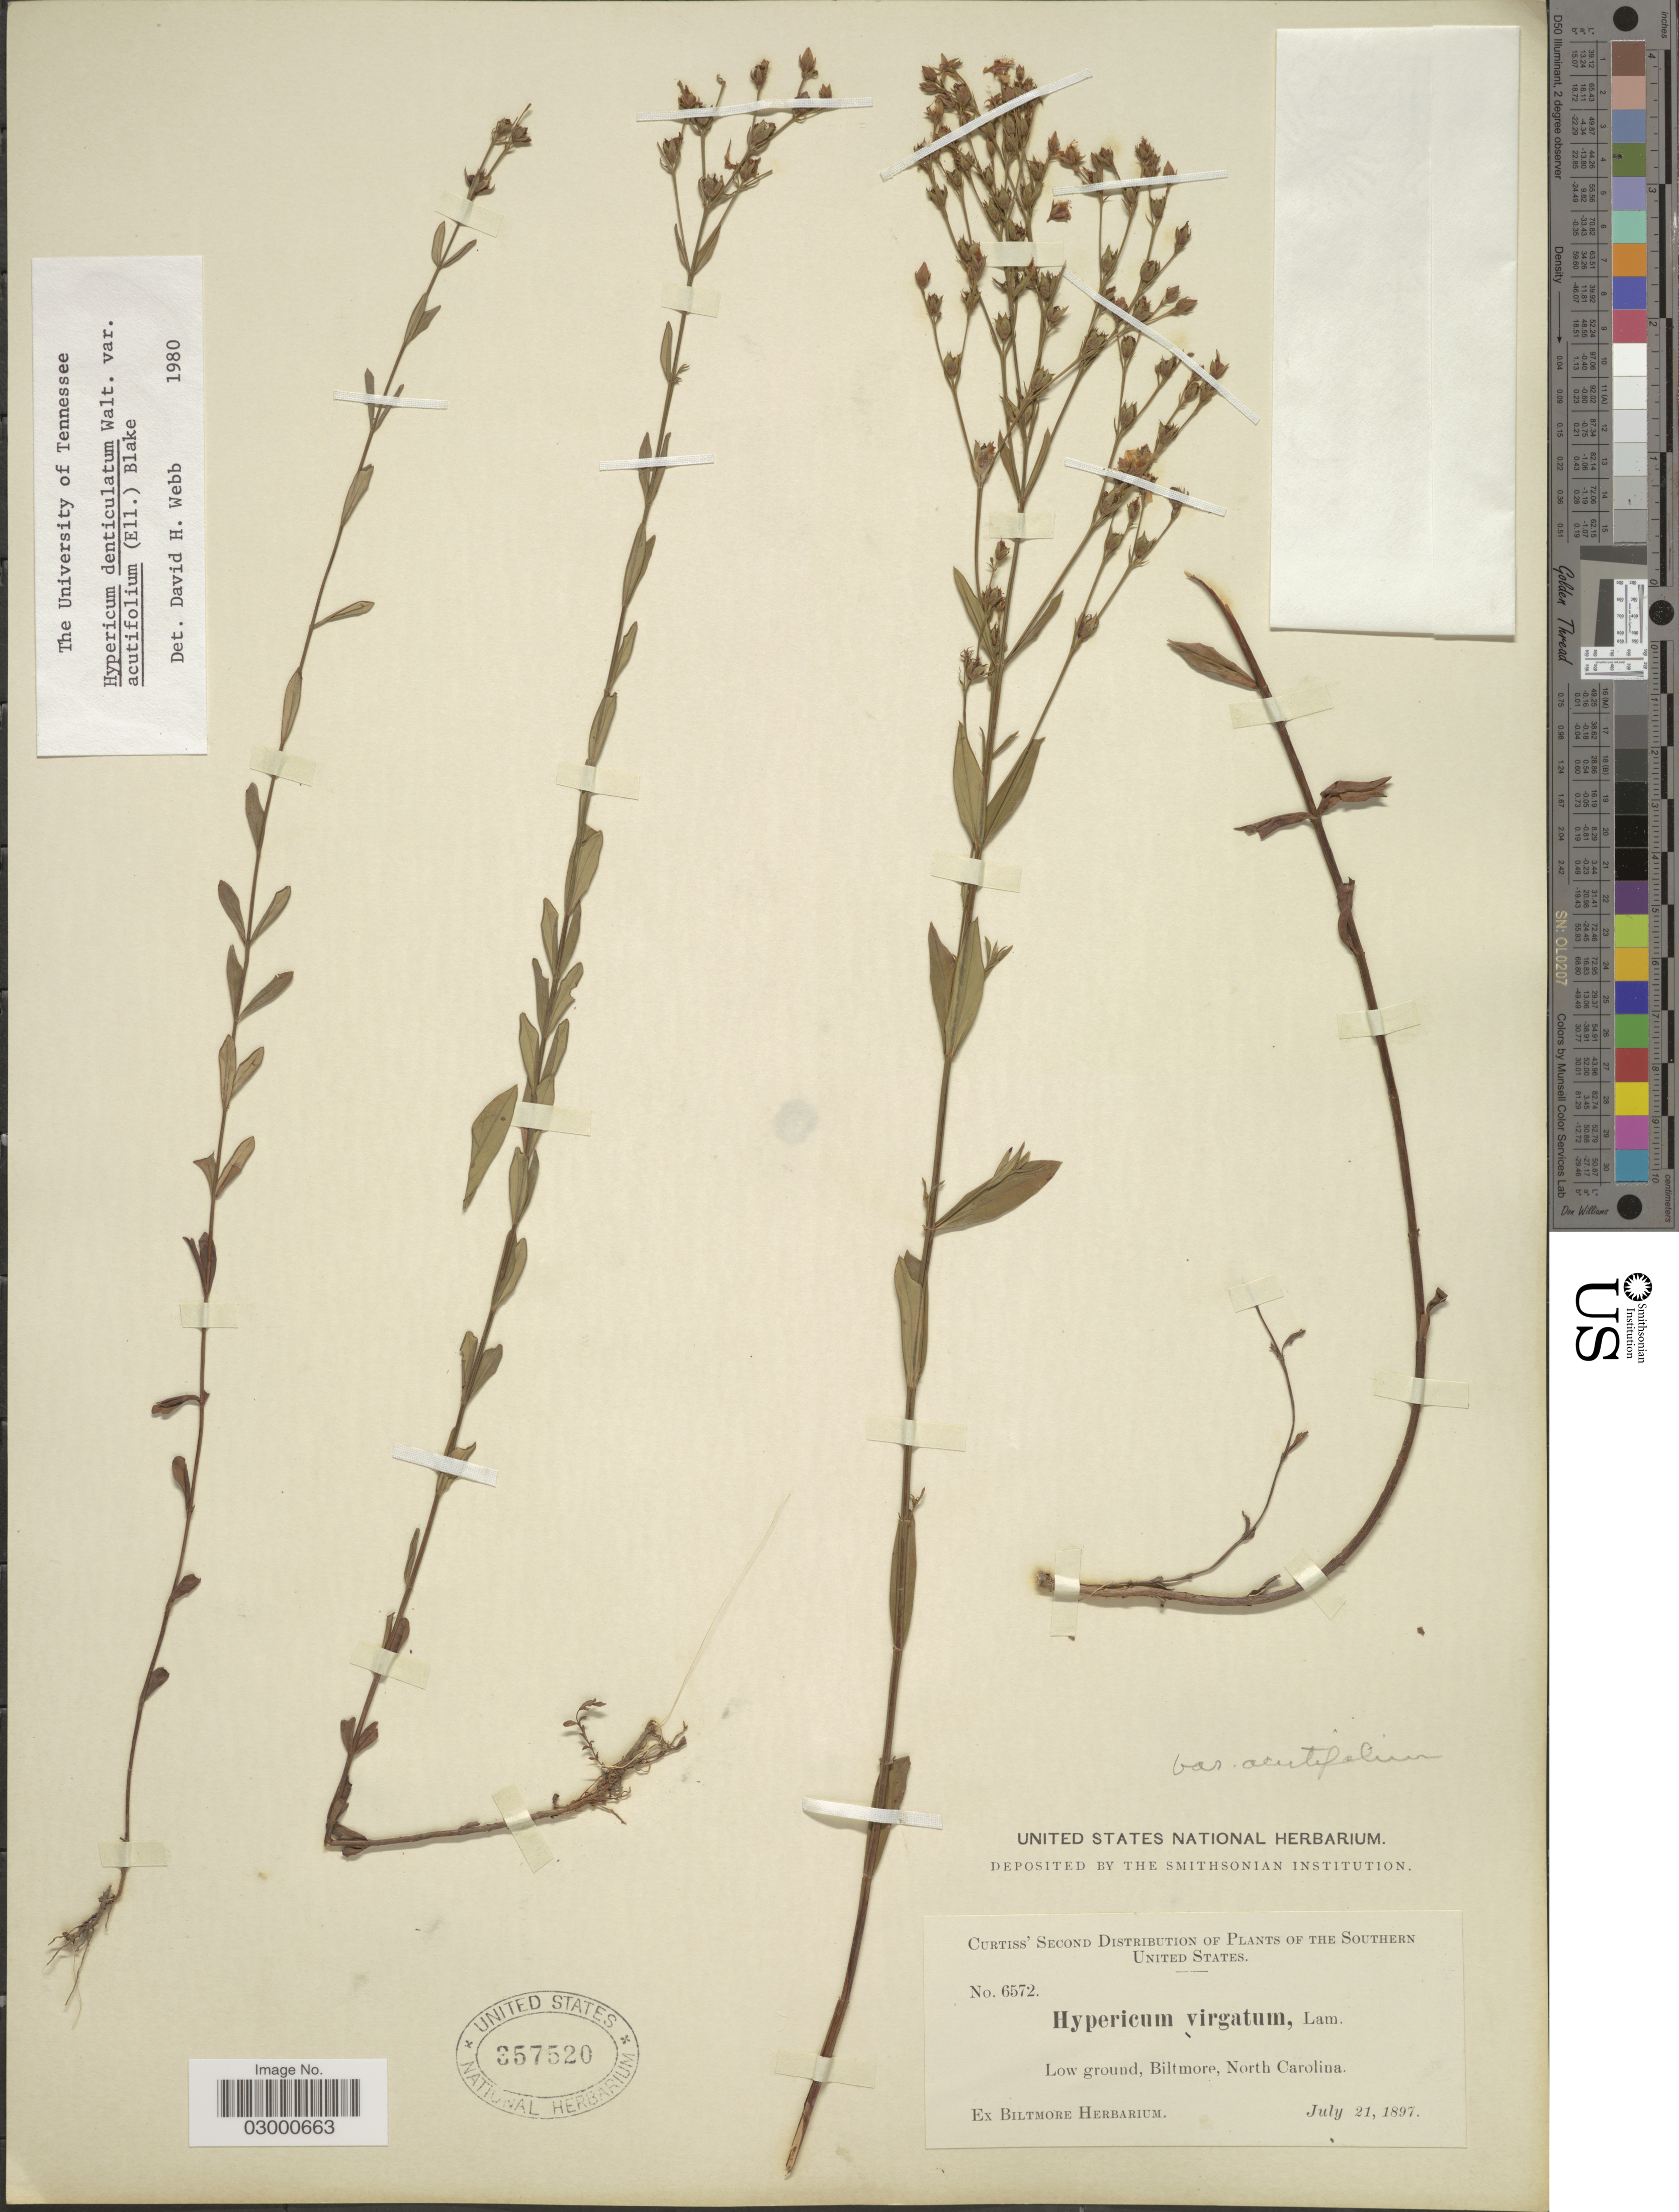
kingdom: Plantae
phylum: Tracheophyta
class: Magnoliopsida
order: Malpighiales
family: Hypericaceae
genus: Hypericum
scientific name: Hypericum denticulatum var. acutifolium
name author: (Elliott) N. Robson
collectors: ex herb. Biltmore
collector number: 6572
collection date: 1897-07-21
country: United States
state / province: North Carolina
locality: Southern United States. Biltmore.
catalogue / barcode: US 357520